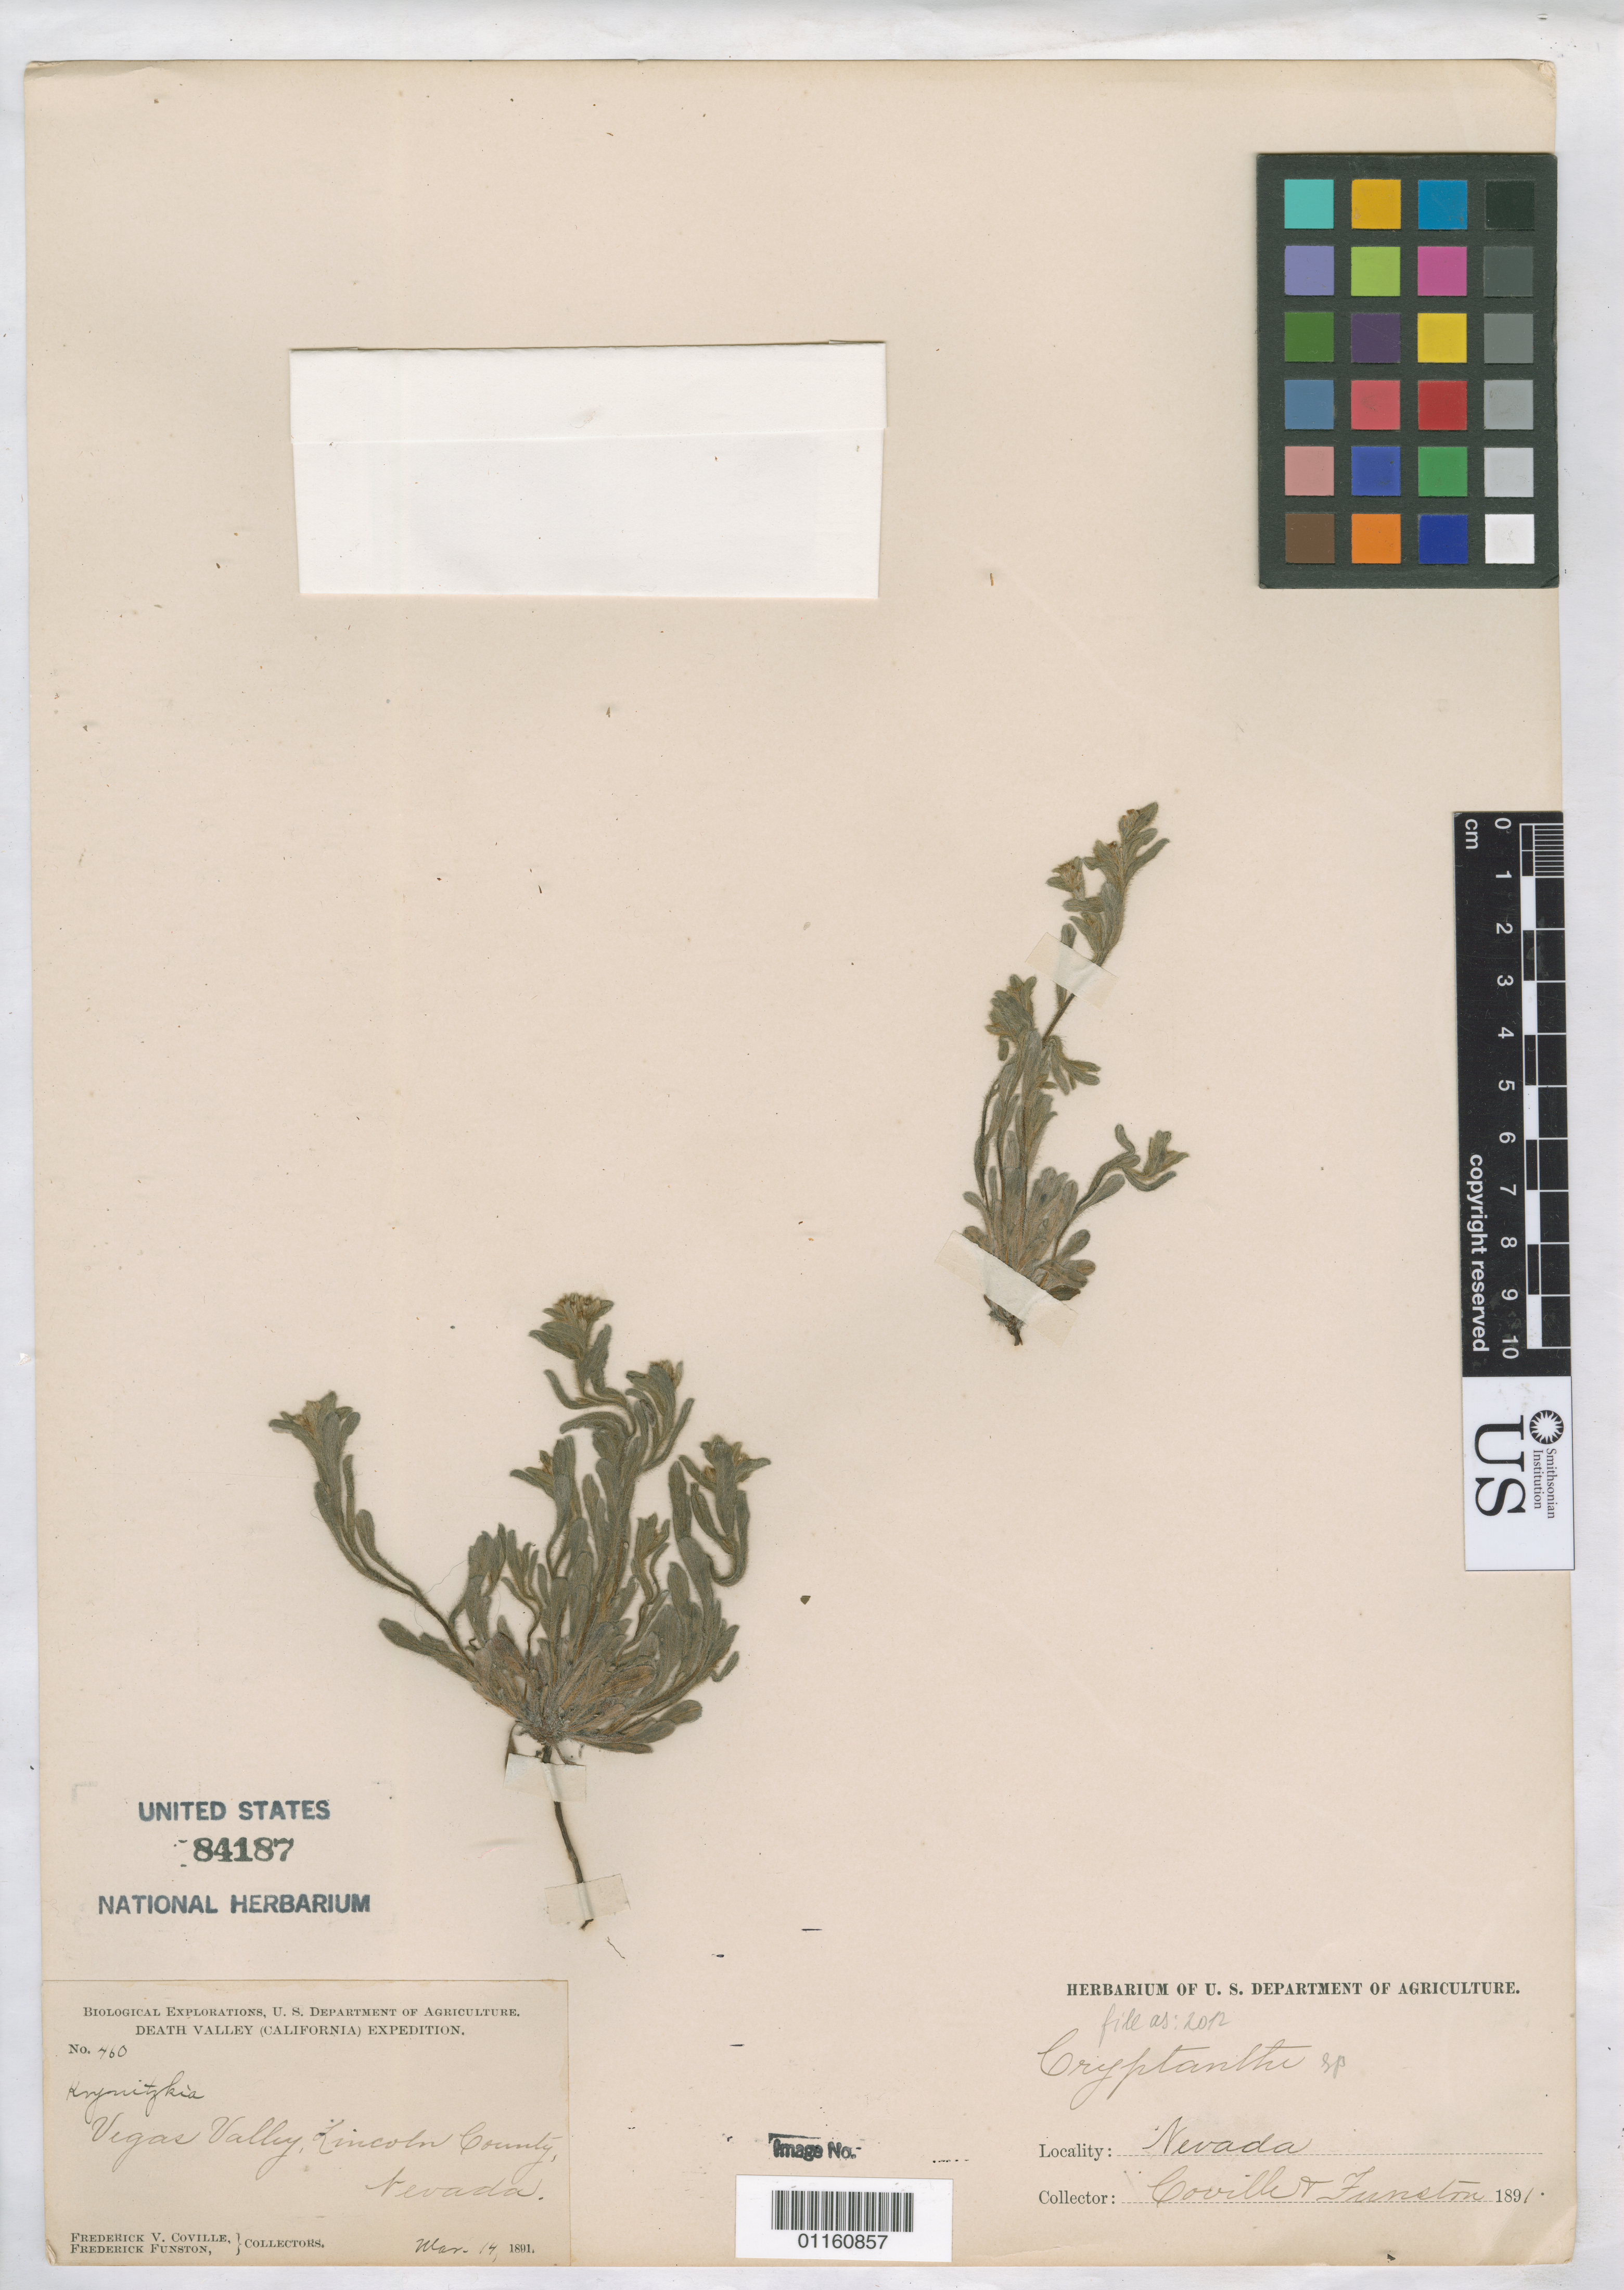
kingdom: Plantae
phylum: Tracheophyta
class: Magnoliopsida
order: Boraginales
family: Boraginaceae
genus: Cryptantha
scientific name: Cryptantha sp.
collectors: F. V. Coville & F. Funston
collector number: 460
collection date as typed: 14 Mar 1891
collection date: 1891-03-14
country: United States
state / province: Nevada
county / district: Lincoln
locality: Vegas Valley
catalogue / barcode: US 84187